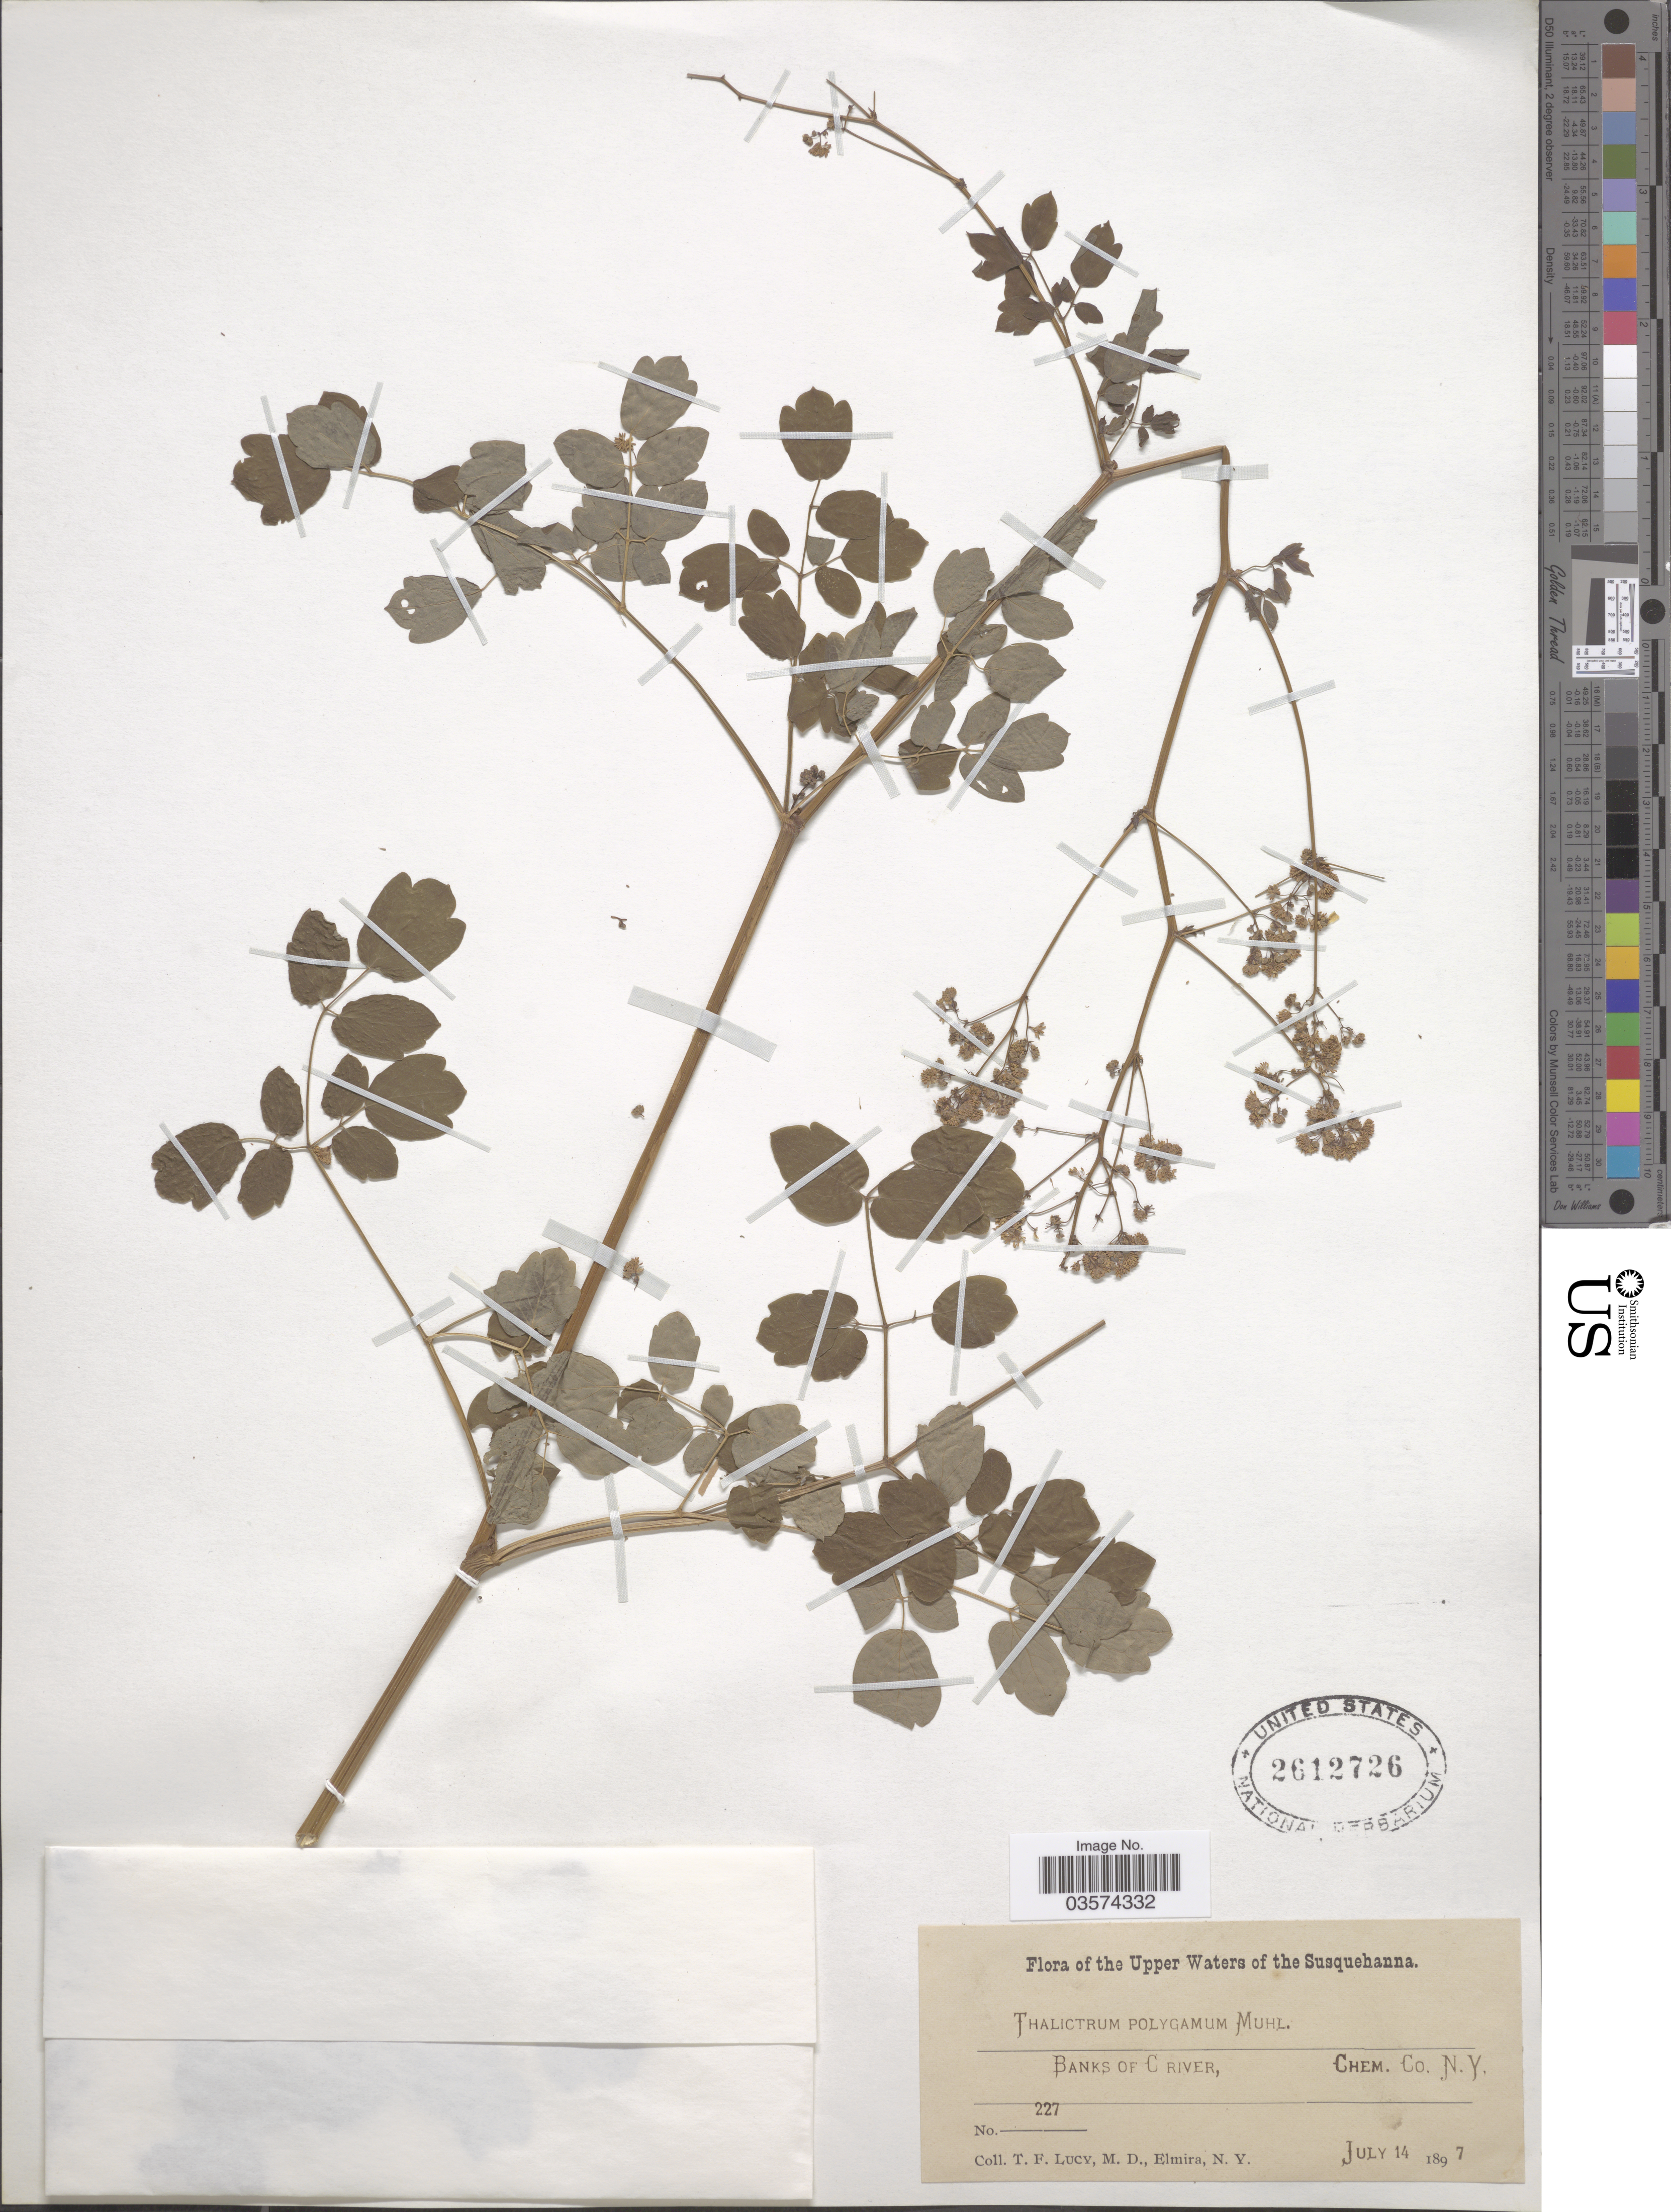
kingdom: Plantae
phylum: Tracheophyta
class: Magnoliopsida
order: Ranunculales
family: Ranunculaceae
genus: Thalictrum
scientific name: Thalictrum pubescens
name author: Pursh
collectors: T. Lucy & M. Elmira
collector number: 227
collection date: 1897-07-14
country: United States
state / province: New York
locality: The Upper Waters of the Susquehanna. Banks of C River, Chem. Co.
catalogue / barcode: US 2612726